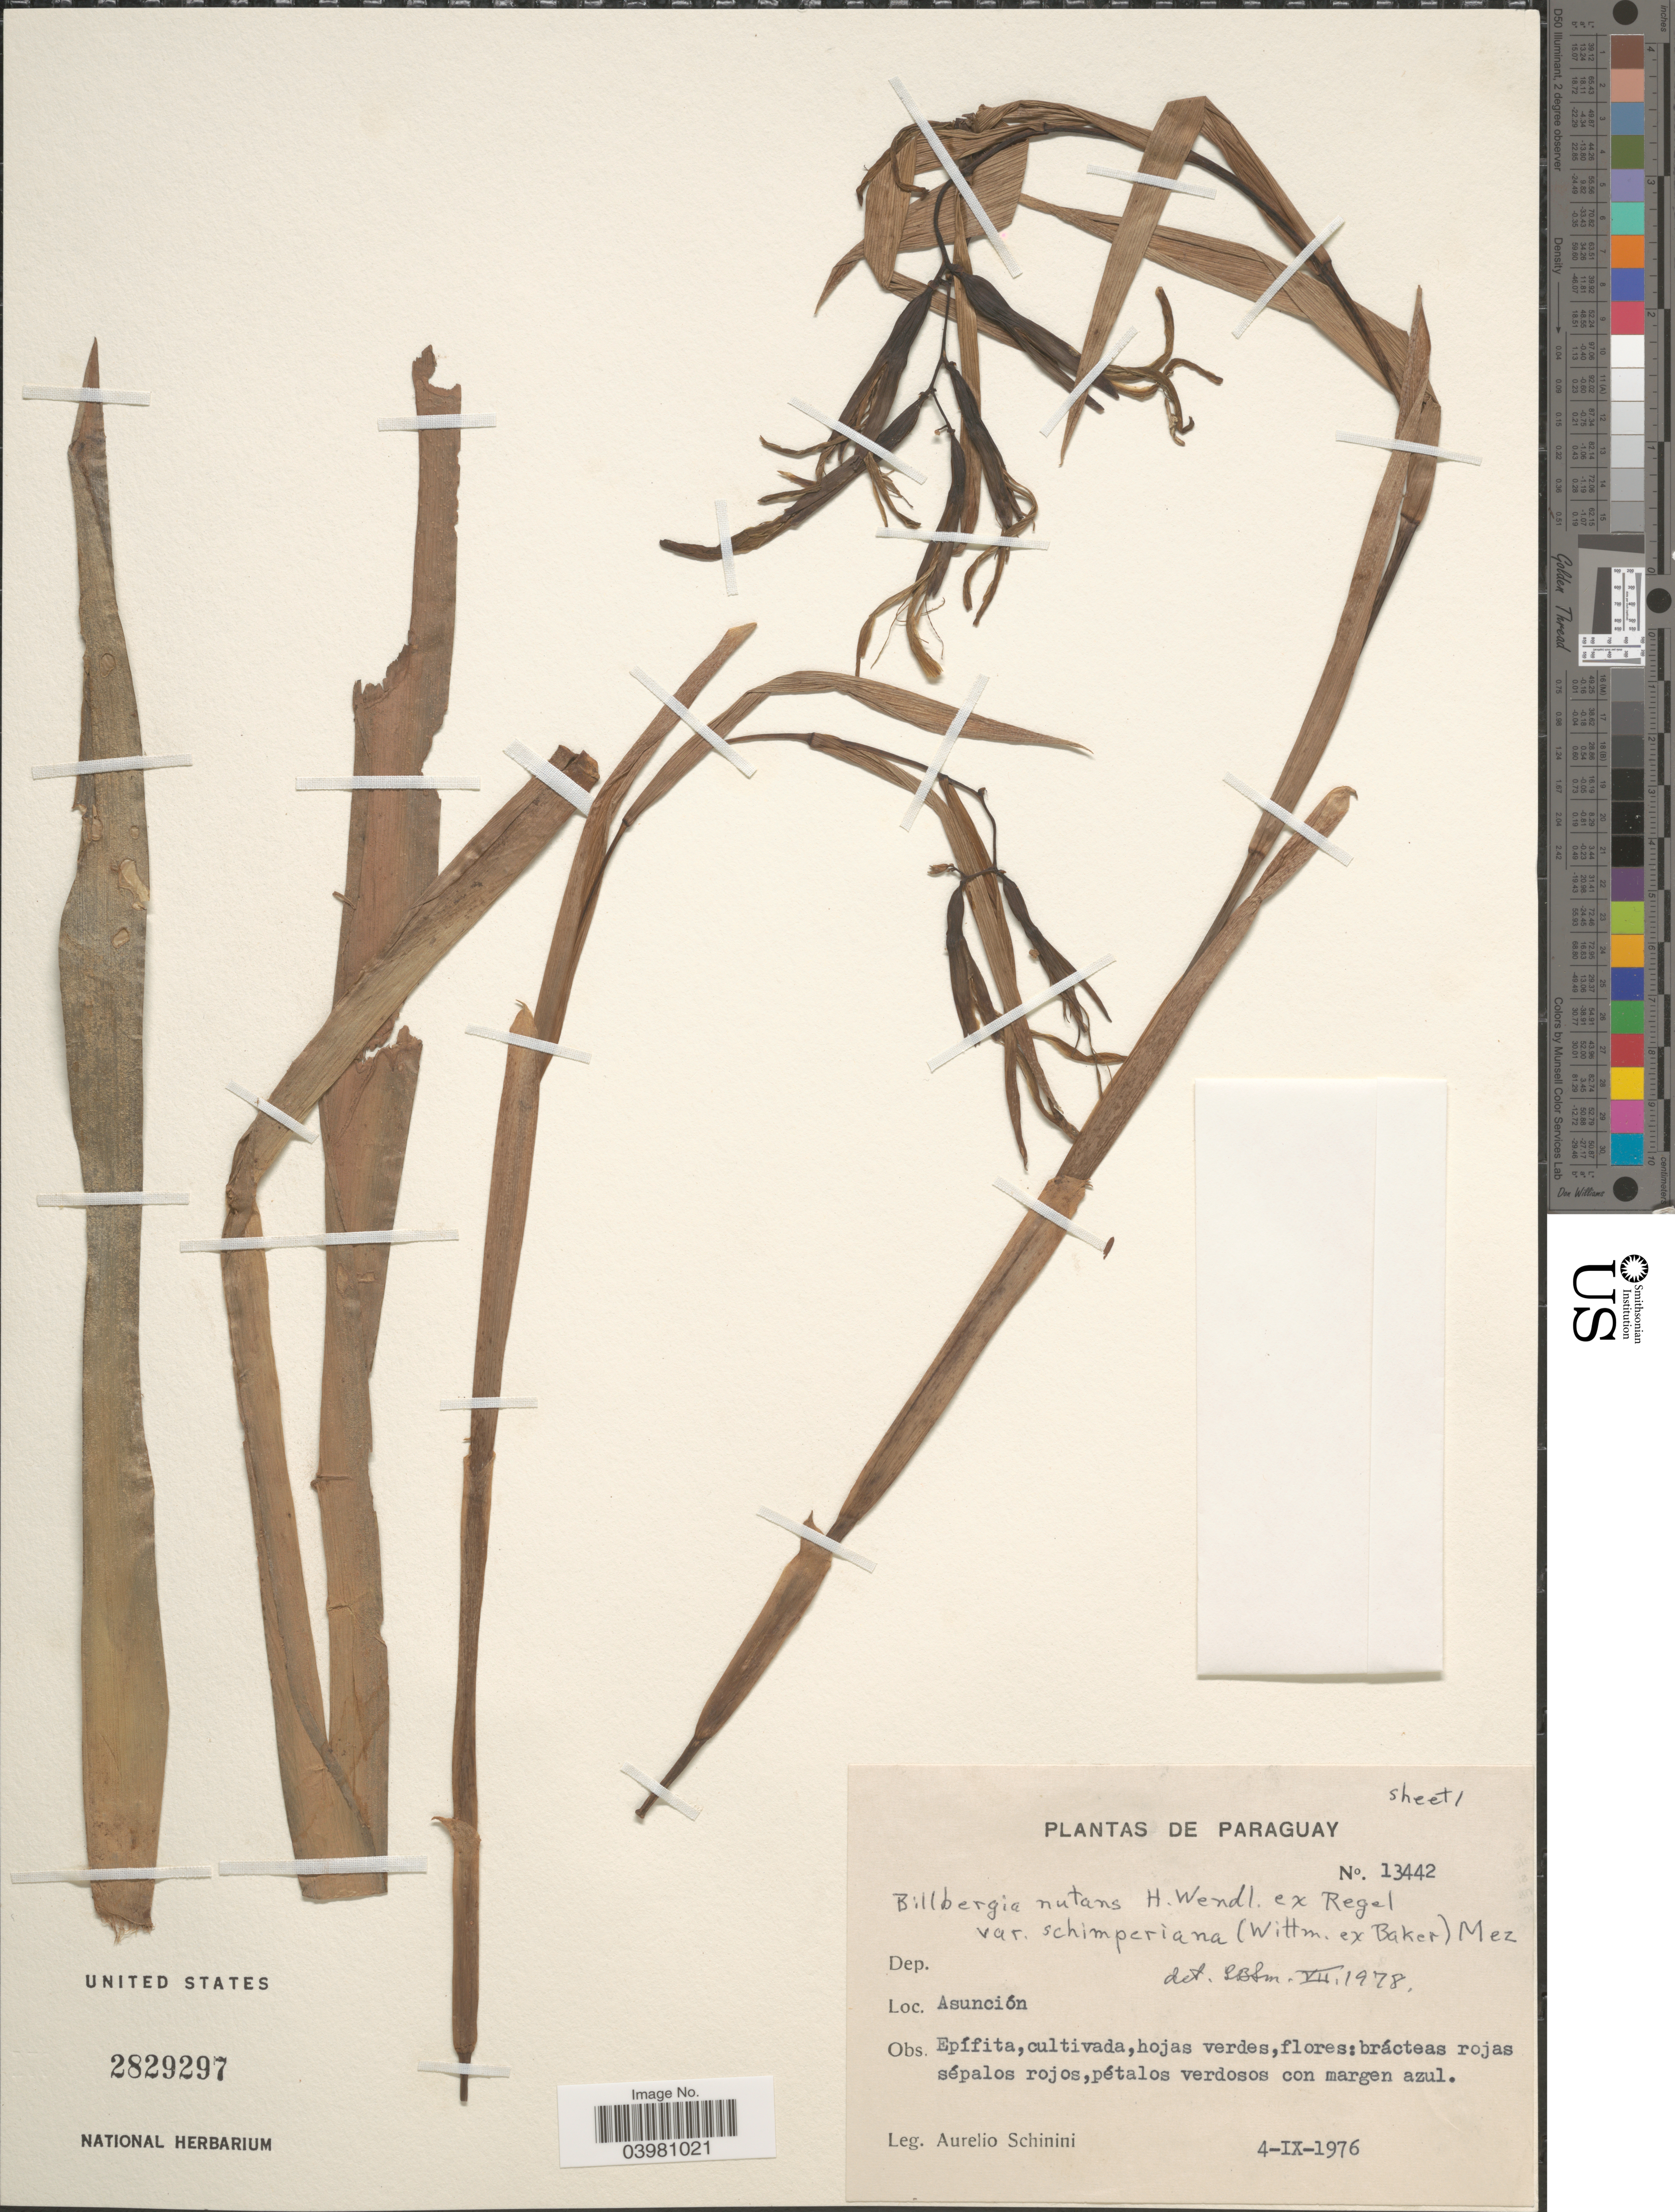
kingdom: Plantae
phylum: Tracheophyta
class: Liliopsida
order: Poales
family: Bromeliaceae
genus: Billbergia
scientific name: Billbergia nutans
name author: H. Wendl. ex Regel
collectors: A. Schinini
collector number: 13442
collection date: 1976-09-04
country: Paraguay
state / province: Asuncion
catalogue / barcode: US 2829297